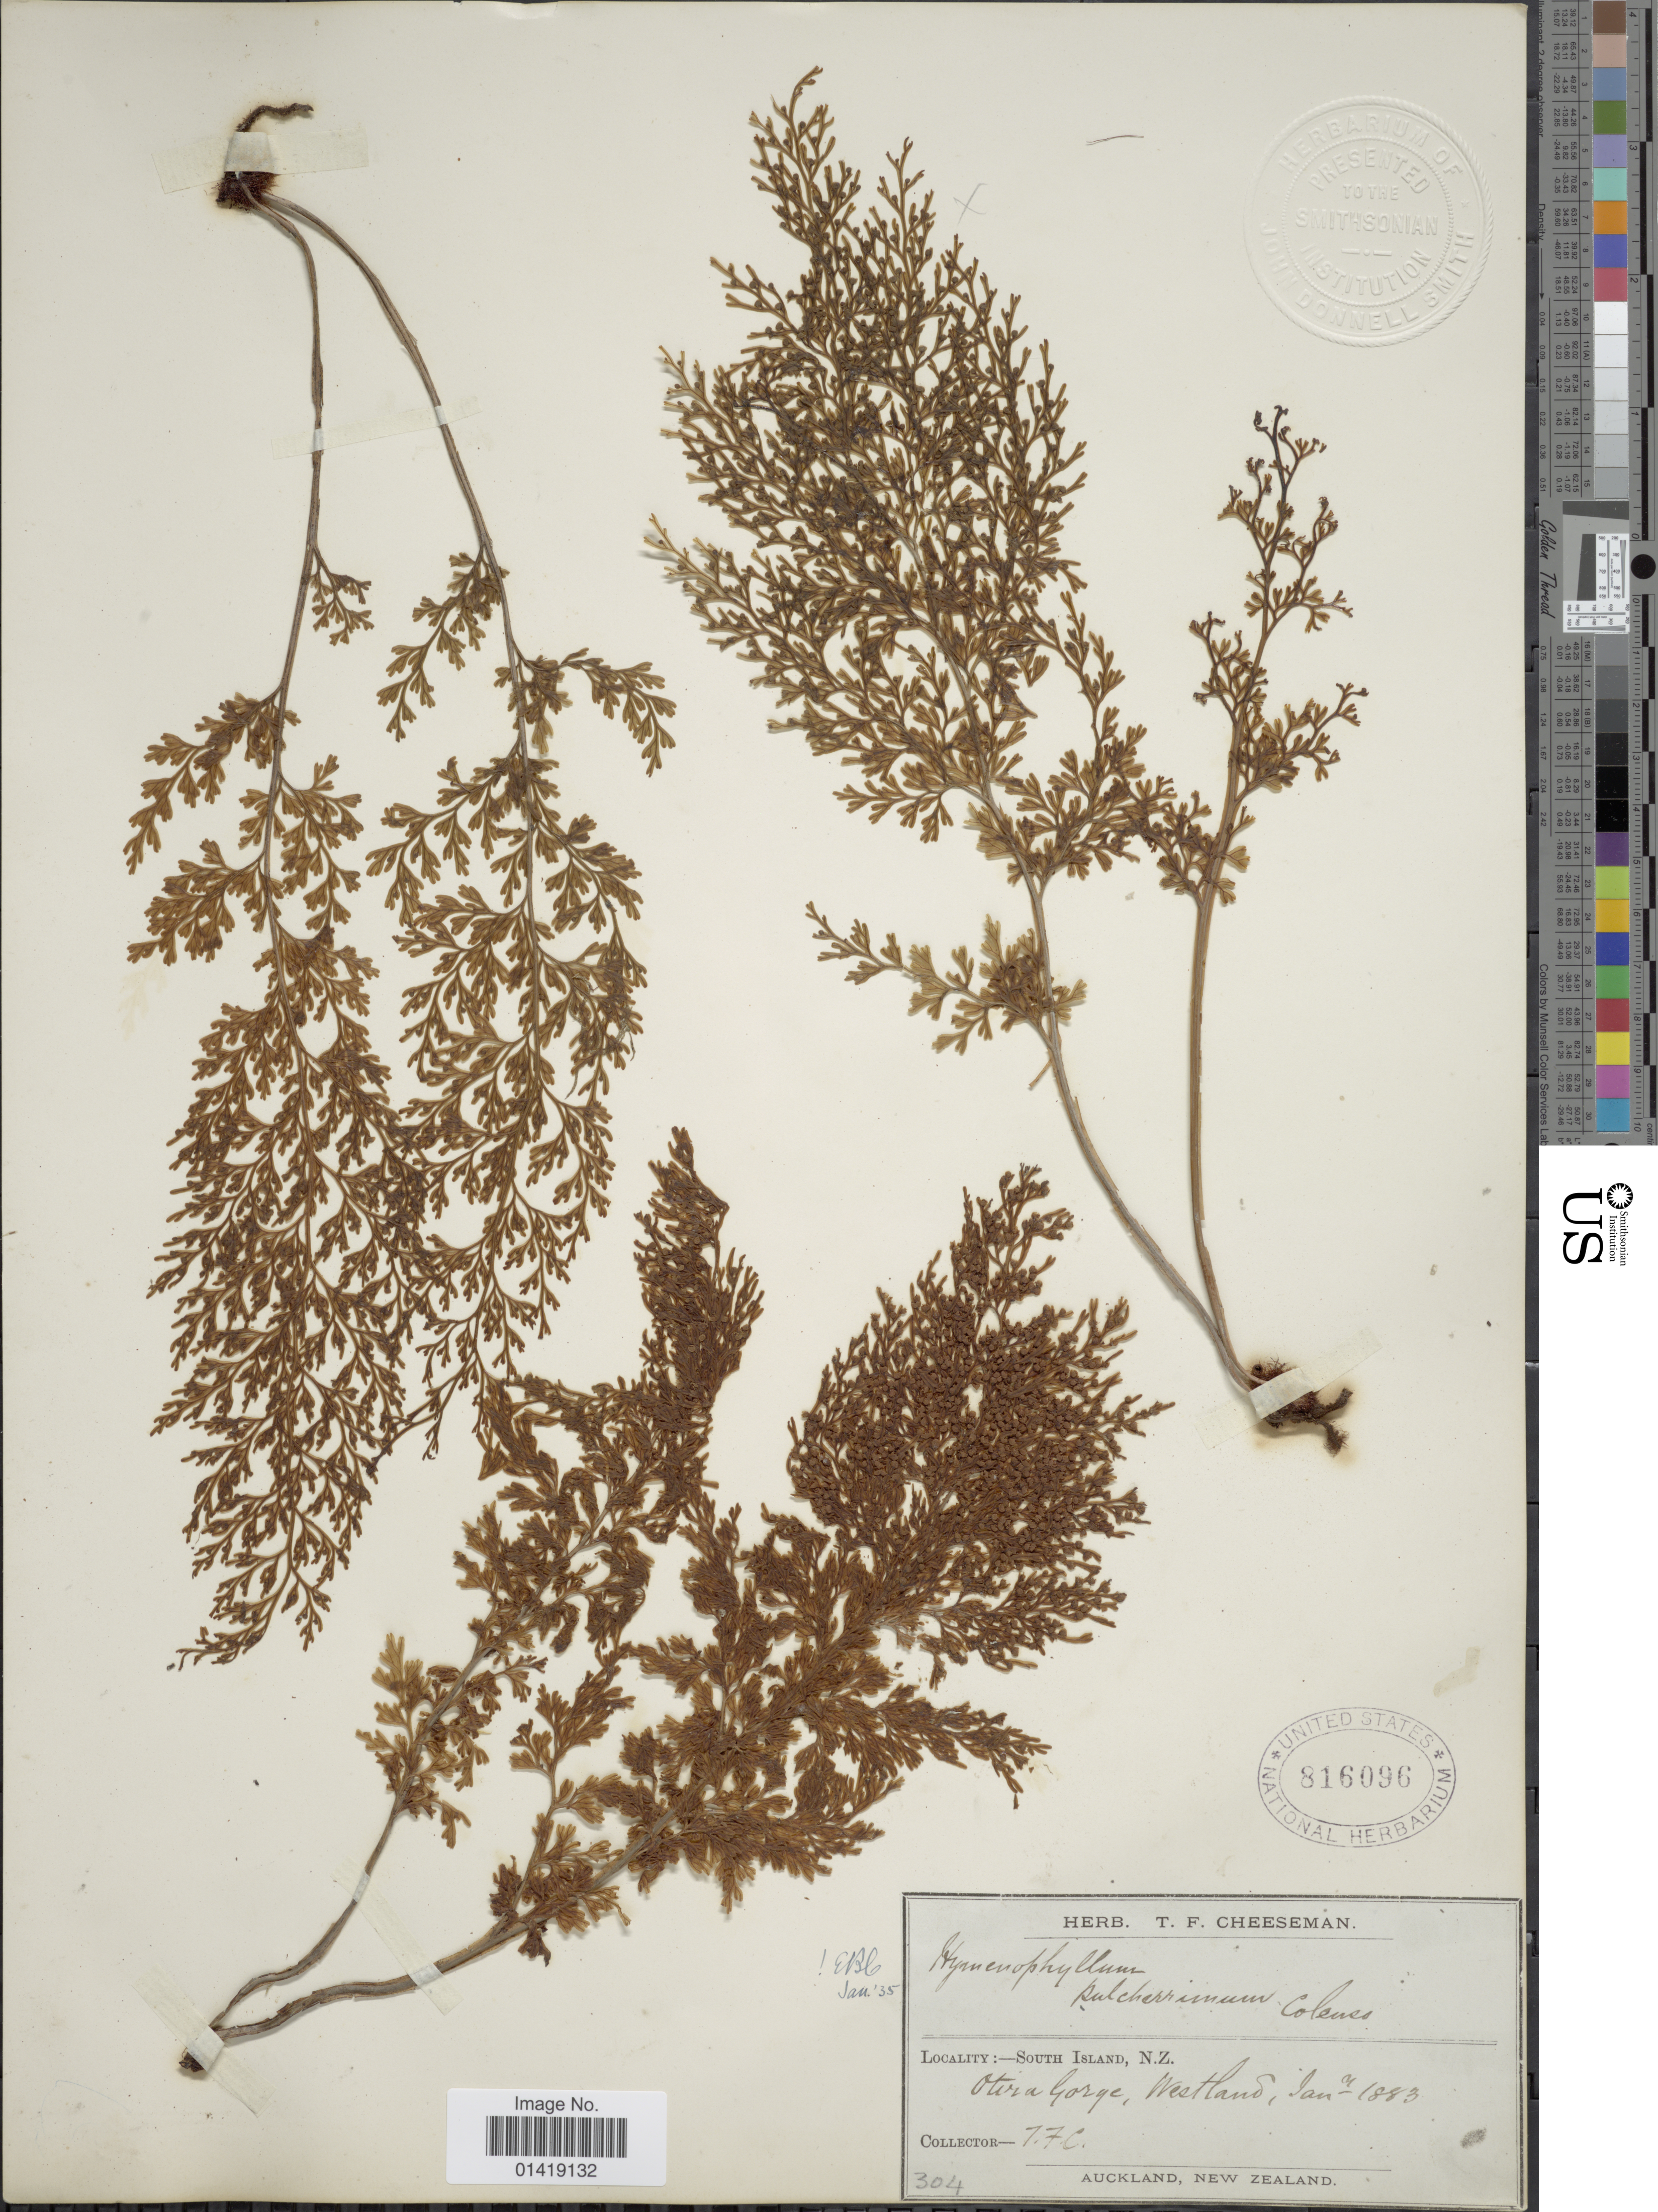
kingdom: Plantae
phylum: Tracheophyta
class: Polypodiopsida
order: Hymenophyllales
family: Hymenophyllaceae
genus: Hymenophyllum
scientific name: Hymenophyllum pulcherrimum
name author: Colenso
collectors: T. F. Cheeseman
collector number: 304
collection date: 1883-01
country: New Zealand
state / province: Auckland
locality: South Island N.Z. Otria Gorge Westland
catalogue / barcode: US 816096